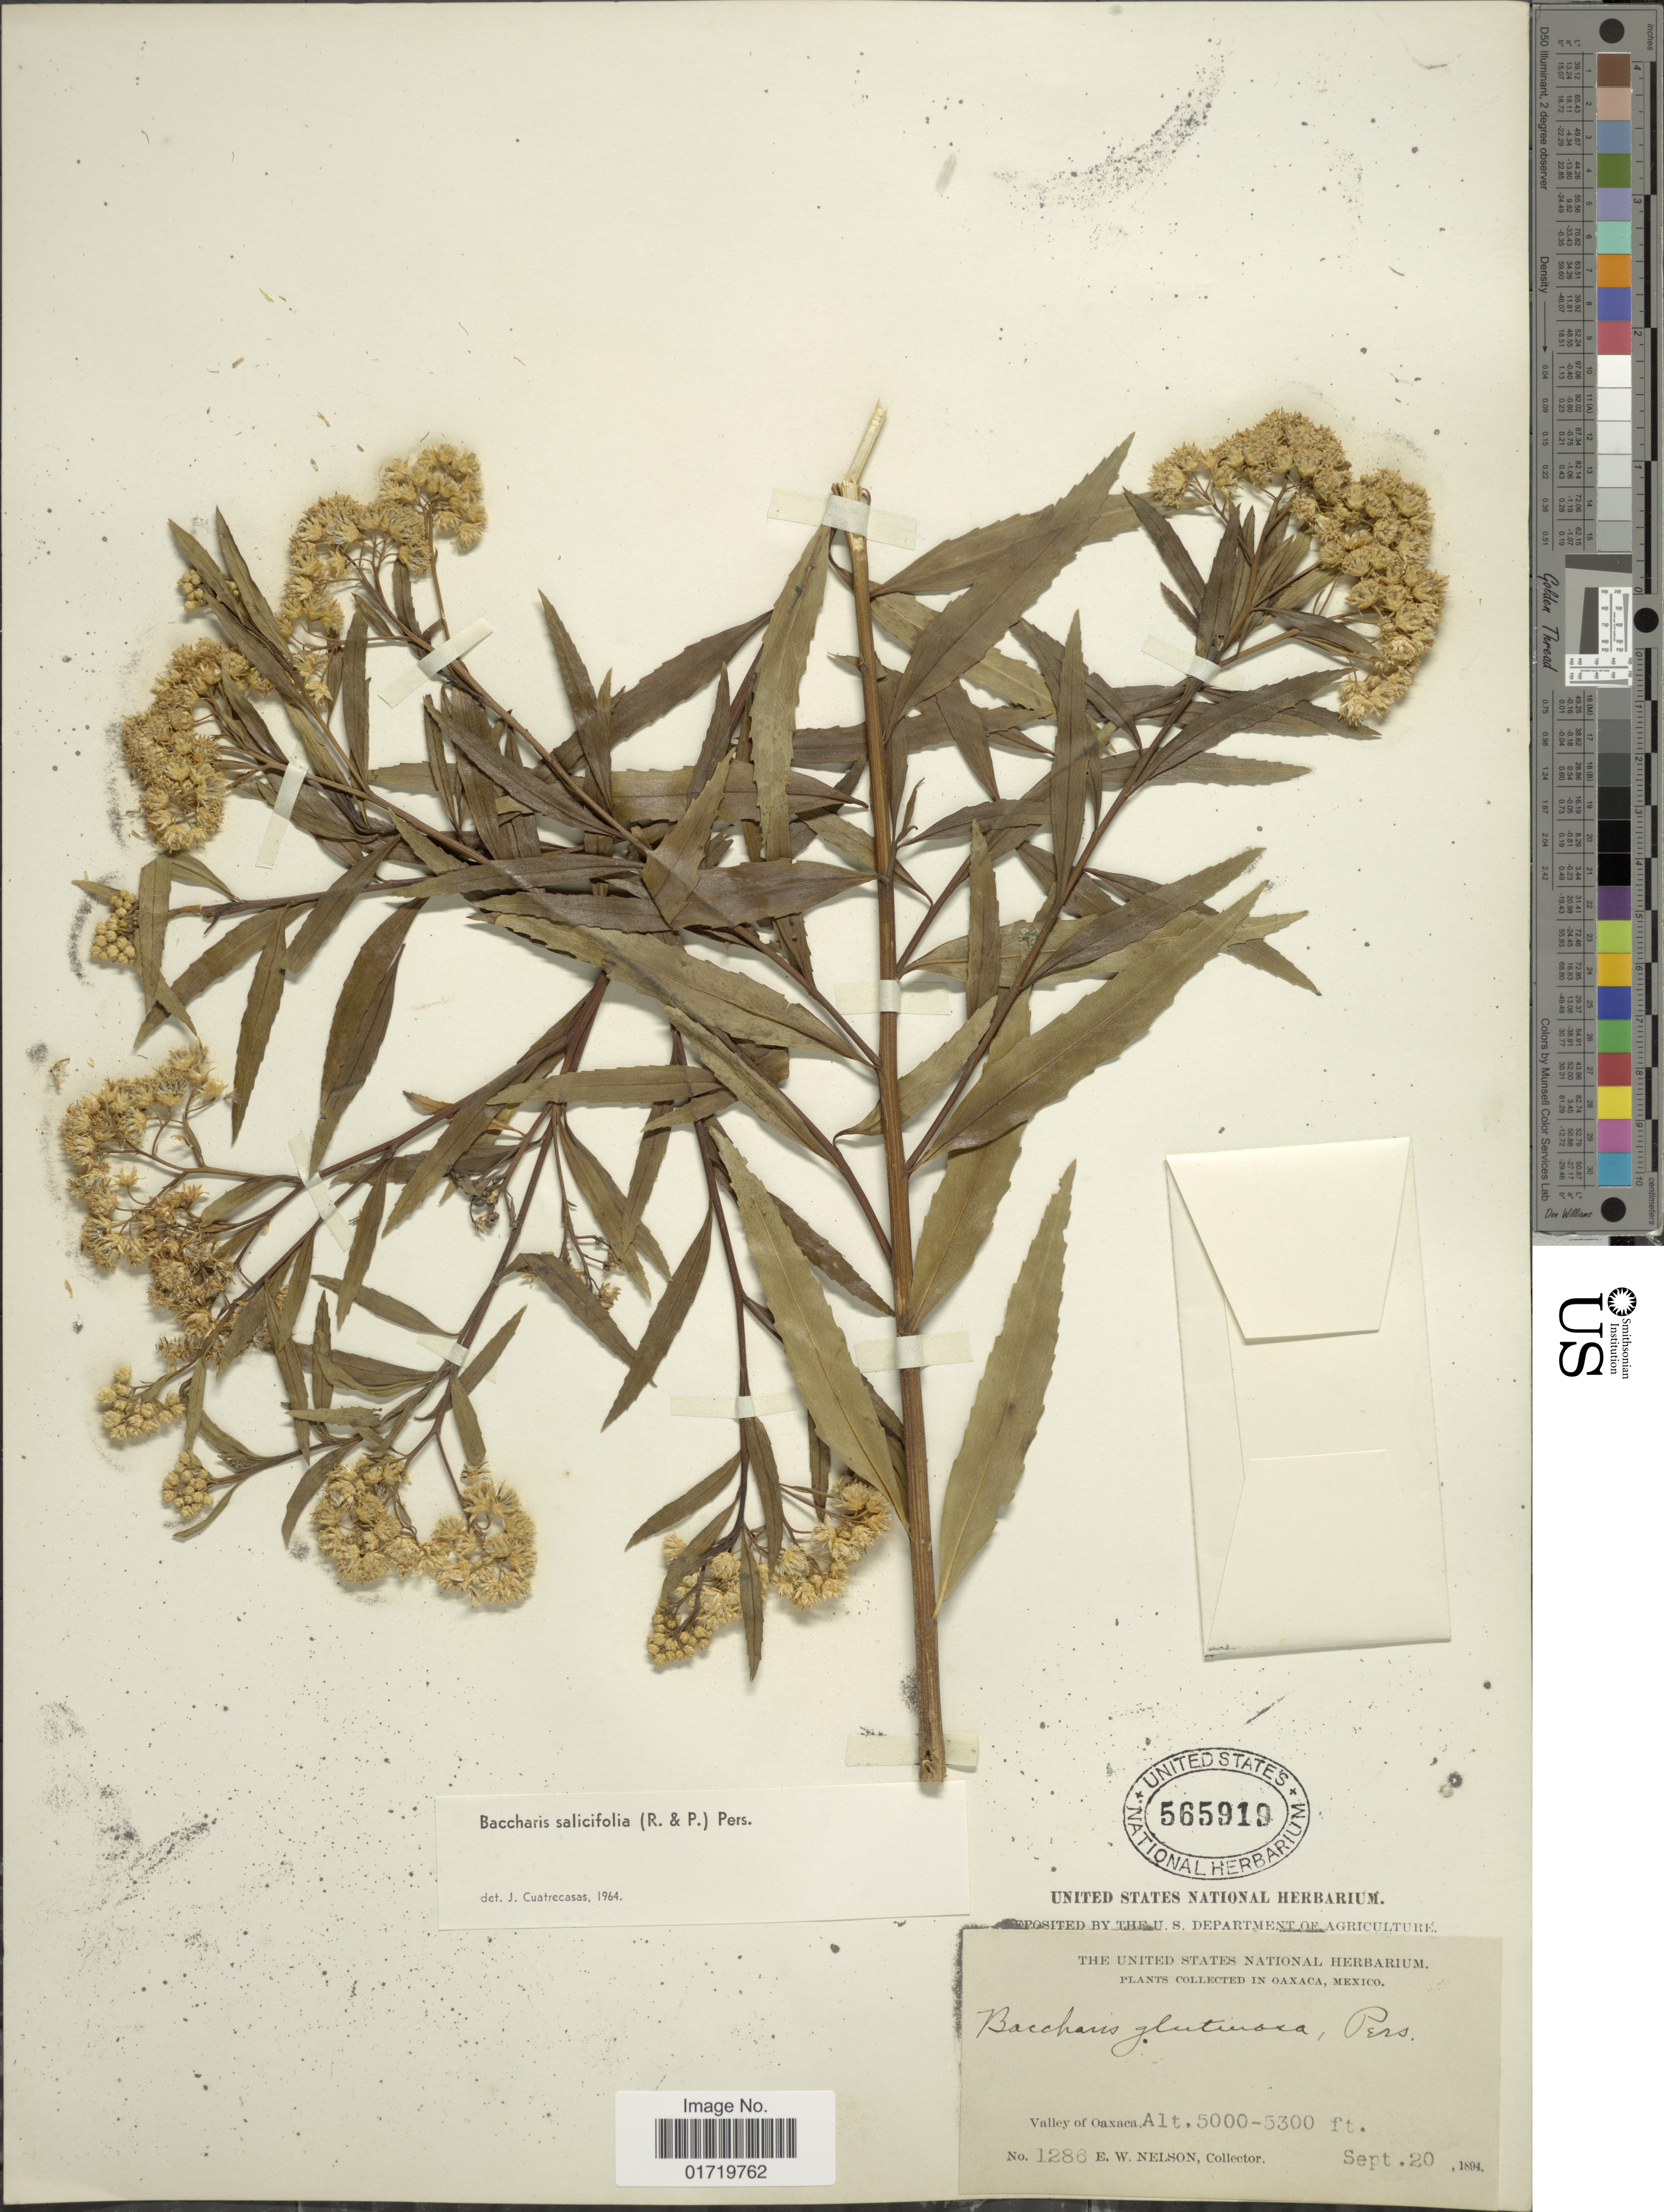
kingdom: Plantae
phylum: Tracheophyta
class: Magnoliopsida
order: Asterales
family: Asteraceae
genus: Baccharis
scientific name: Baccharis salicifolia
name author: (Ruiz & Pav.) Pers.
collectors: E. W. Nelson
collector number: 1286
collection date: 1894-09-20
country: Mexico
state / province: Oaxaca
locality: In Oaxaca, Mexico, Valley of Oaxaca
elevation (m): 1524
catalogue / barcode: US 565919